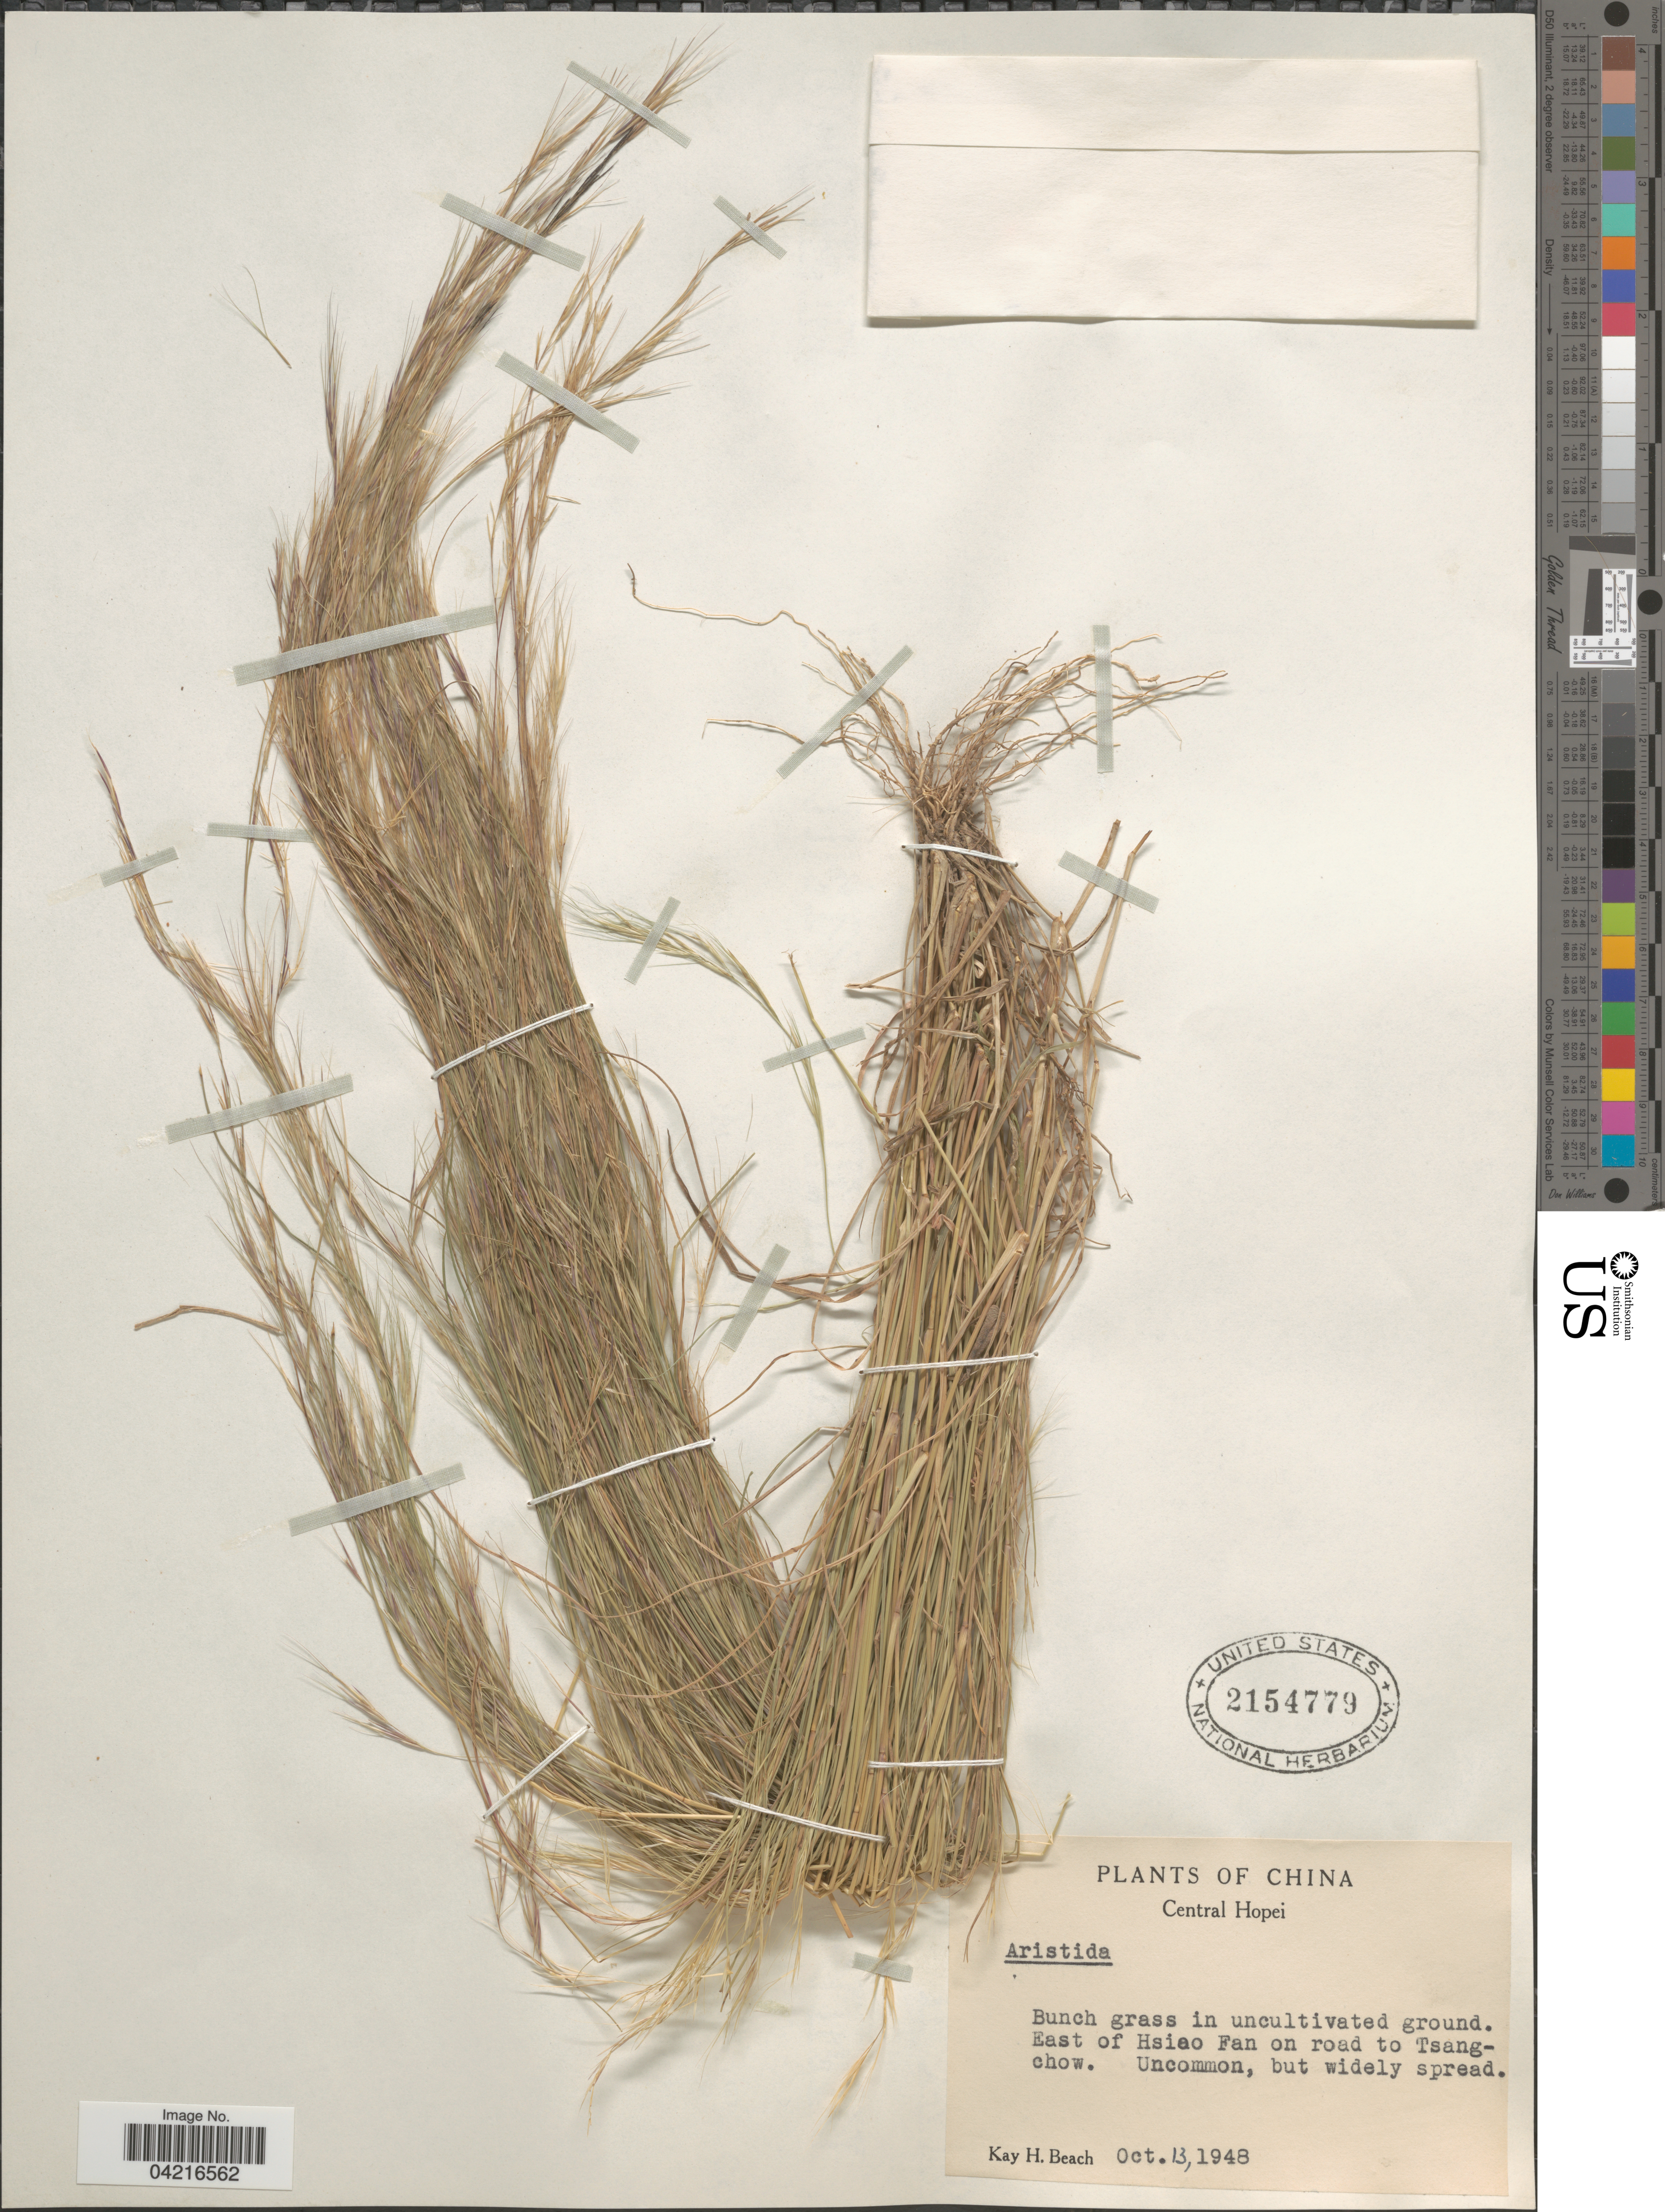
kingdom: Plantae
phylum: Tracheophyta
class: Liliopsida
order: Poales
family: Poaceae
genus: Aristida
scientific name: Aristida sp.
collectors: K. H. Beach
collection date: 1948-10-13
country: China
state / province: Hebei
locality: Central Hopei, East of Hsiao Fan on road to Tsangchow.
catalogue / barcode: US 2154779